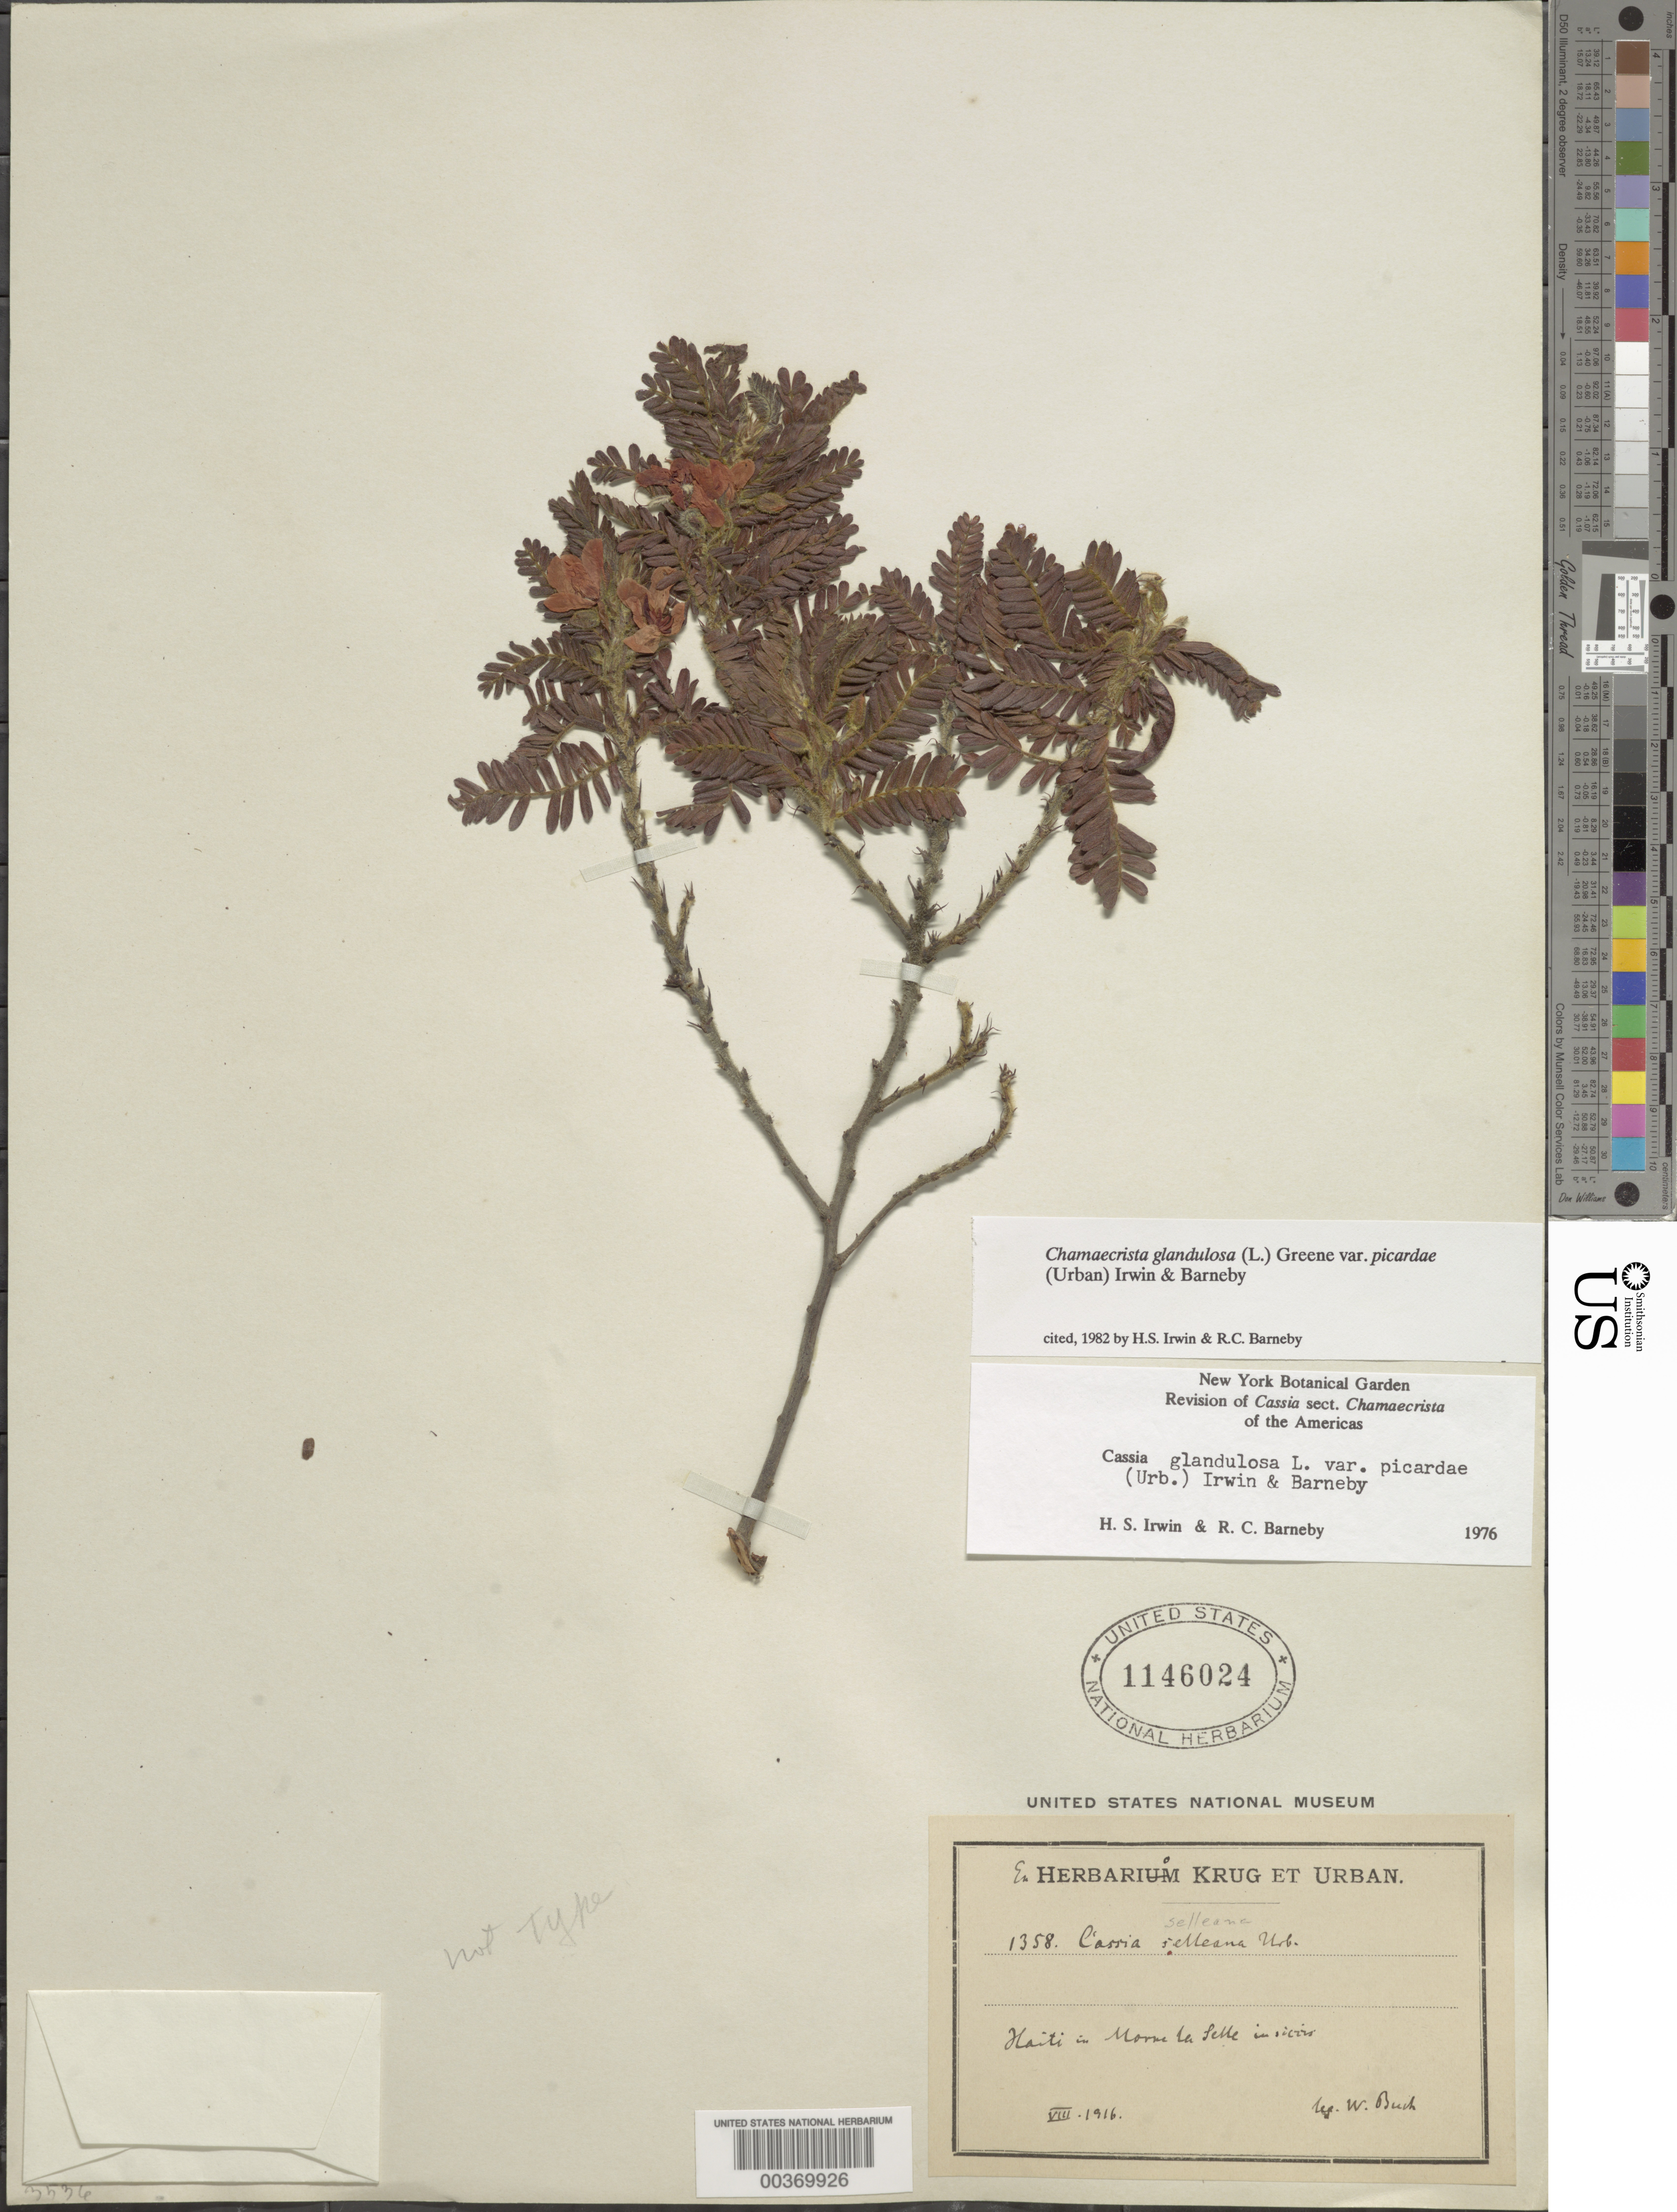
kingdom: Plantae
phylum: Tracheophyta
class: Magnoliopsida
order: Fabales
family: Fabaceae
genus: Chamaecrista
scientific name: Chamaecrista glandulosa var. picardae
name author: (Urb.) H.S. Irwin & Barneby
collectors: W. Buch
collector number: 1358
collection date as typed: Aug 1916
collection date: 1916-08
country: Haiti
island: Hispaniola Island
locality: Morne la selle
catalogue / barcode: US 1146024